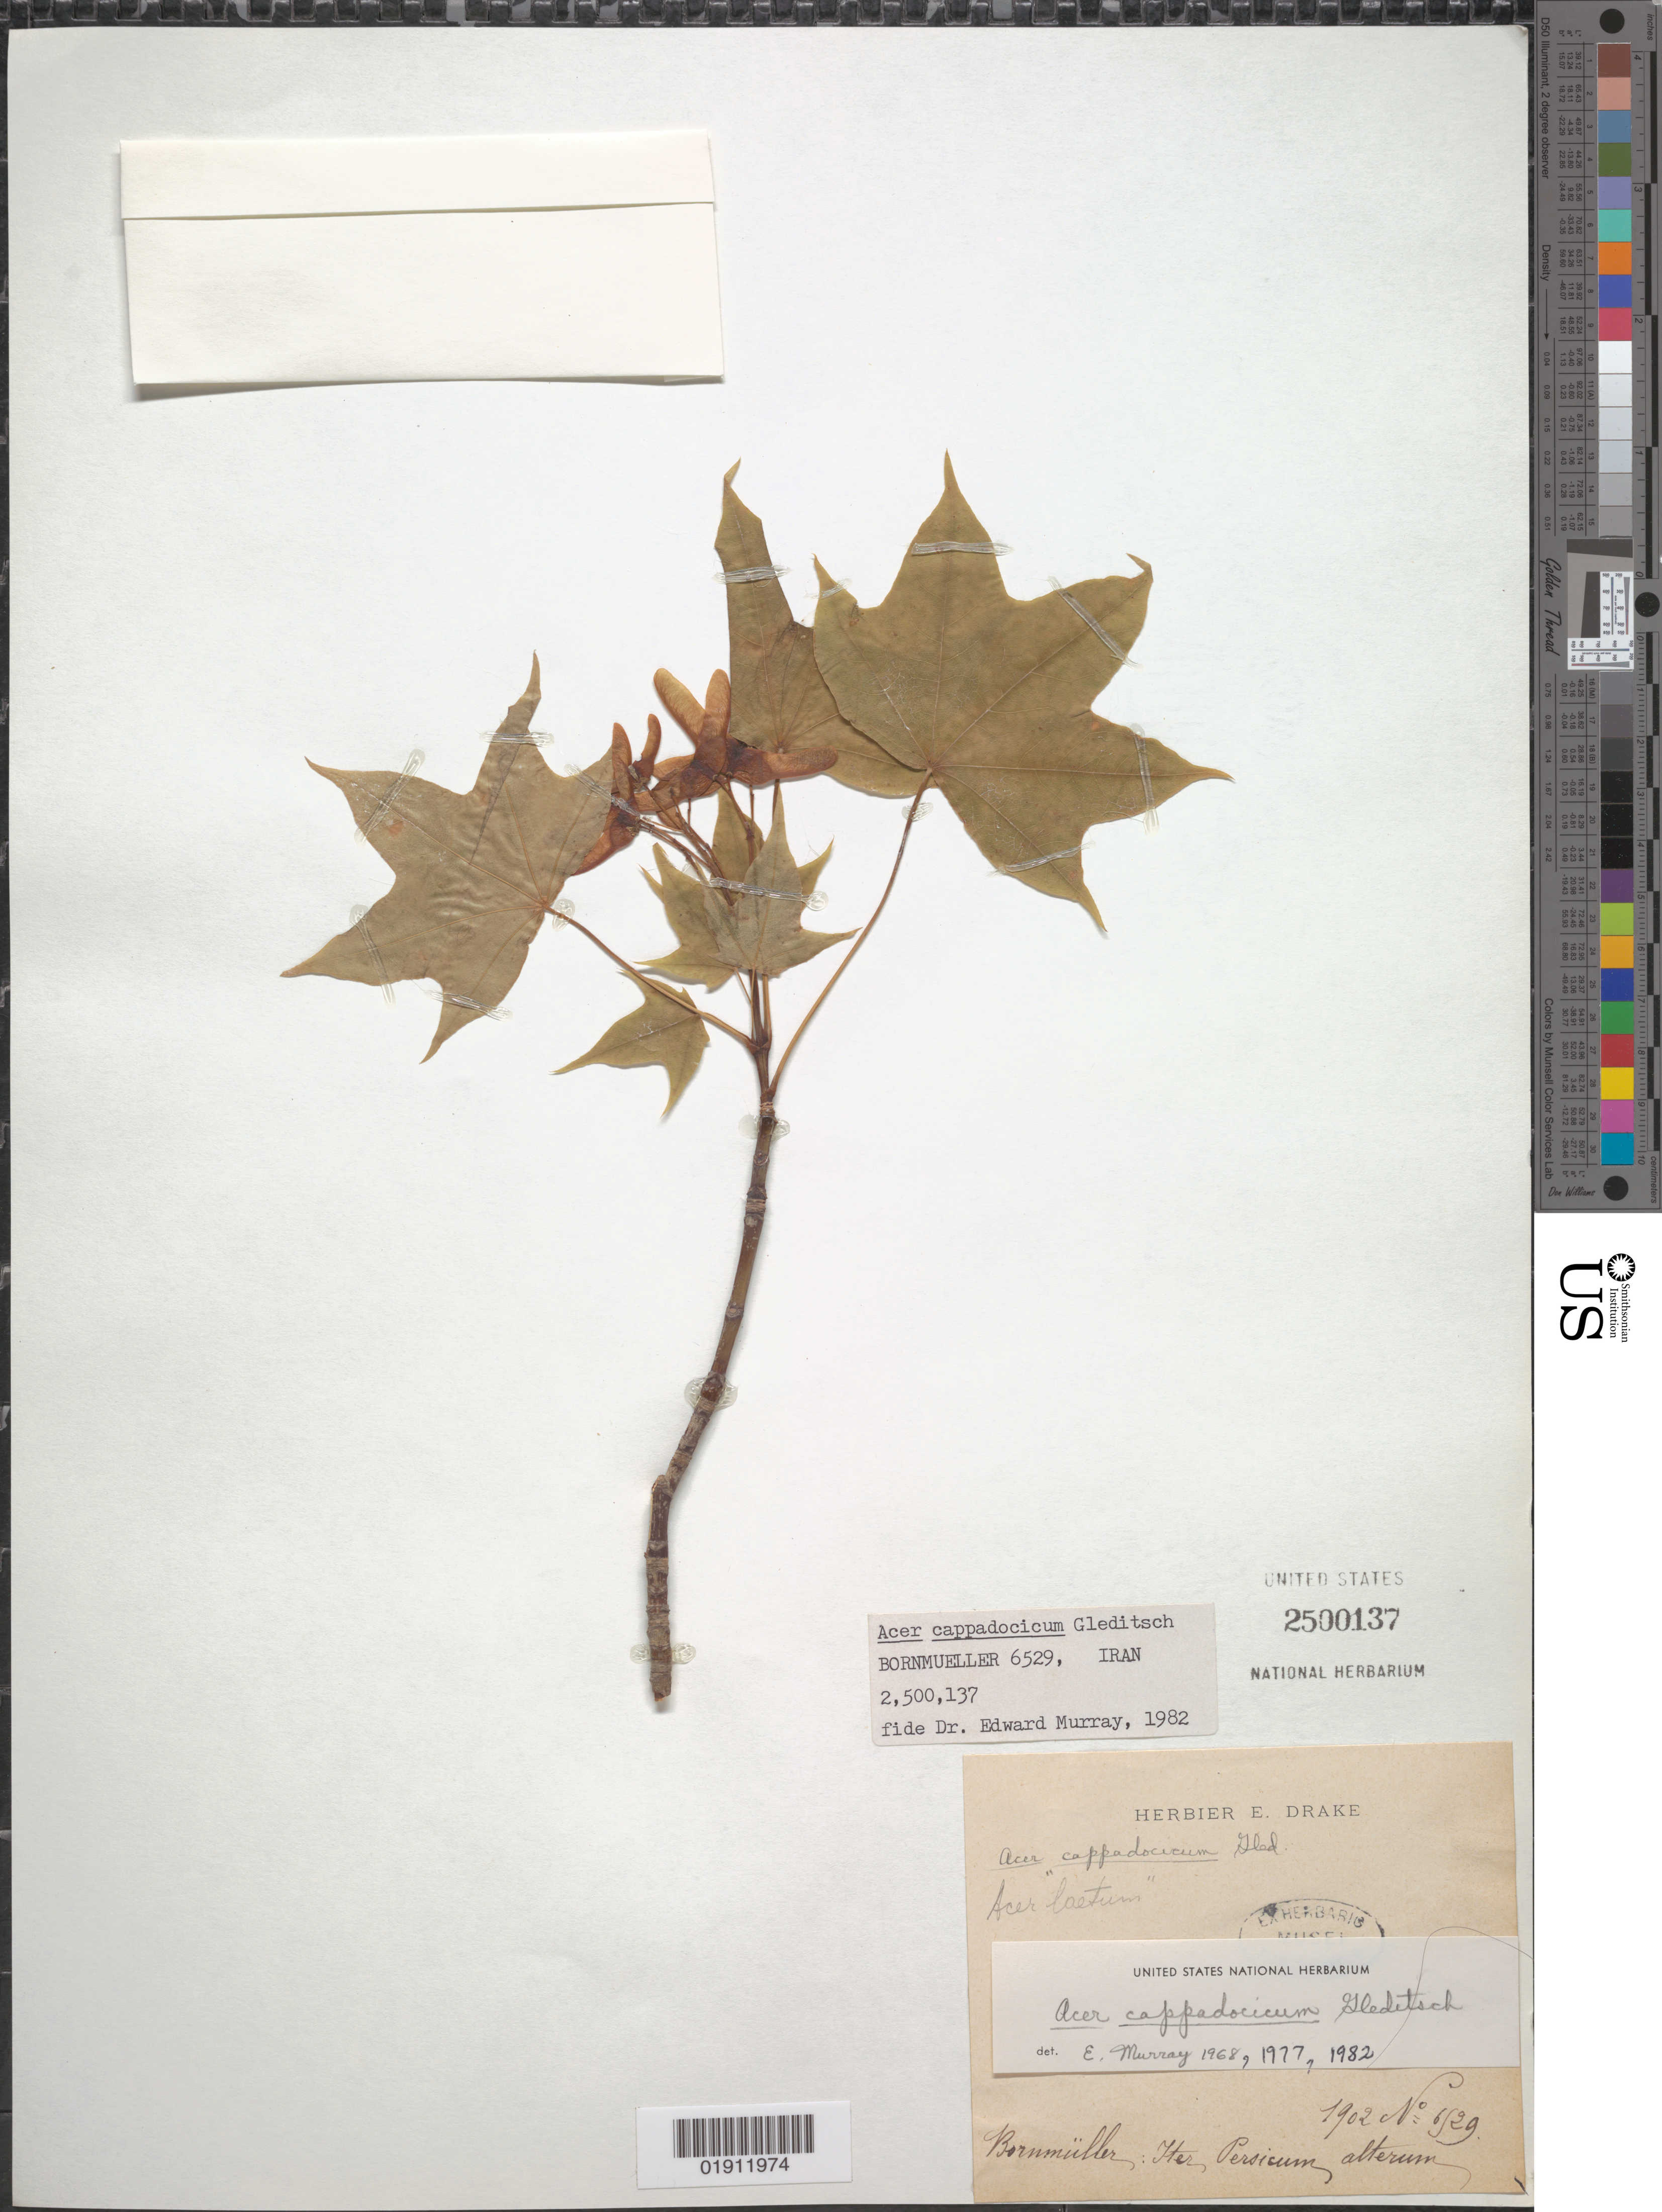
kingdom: Plantae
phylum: Tracheophyta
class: Magnoliopsida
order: Sapindales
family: Sapindaceae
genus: Acer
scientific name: Acer cappadocicum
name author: Gled.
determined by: Murray, Edward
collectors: Bornmueller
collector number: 6529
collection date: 1902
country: Iran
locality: Iter Persicum alterum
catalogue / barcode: US 2500137